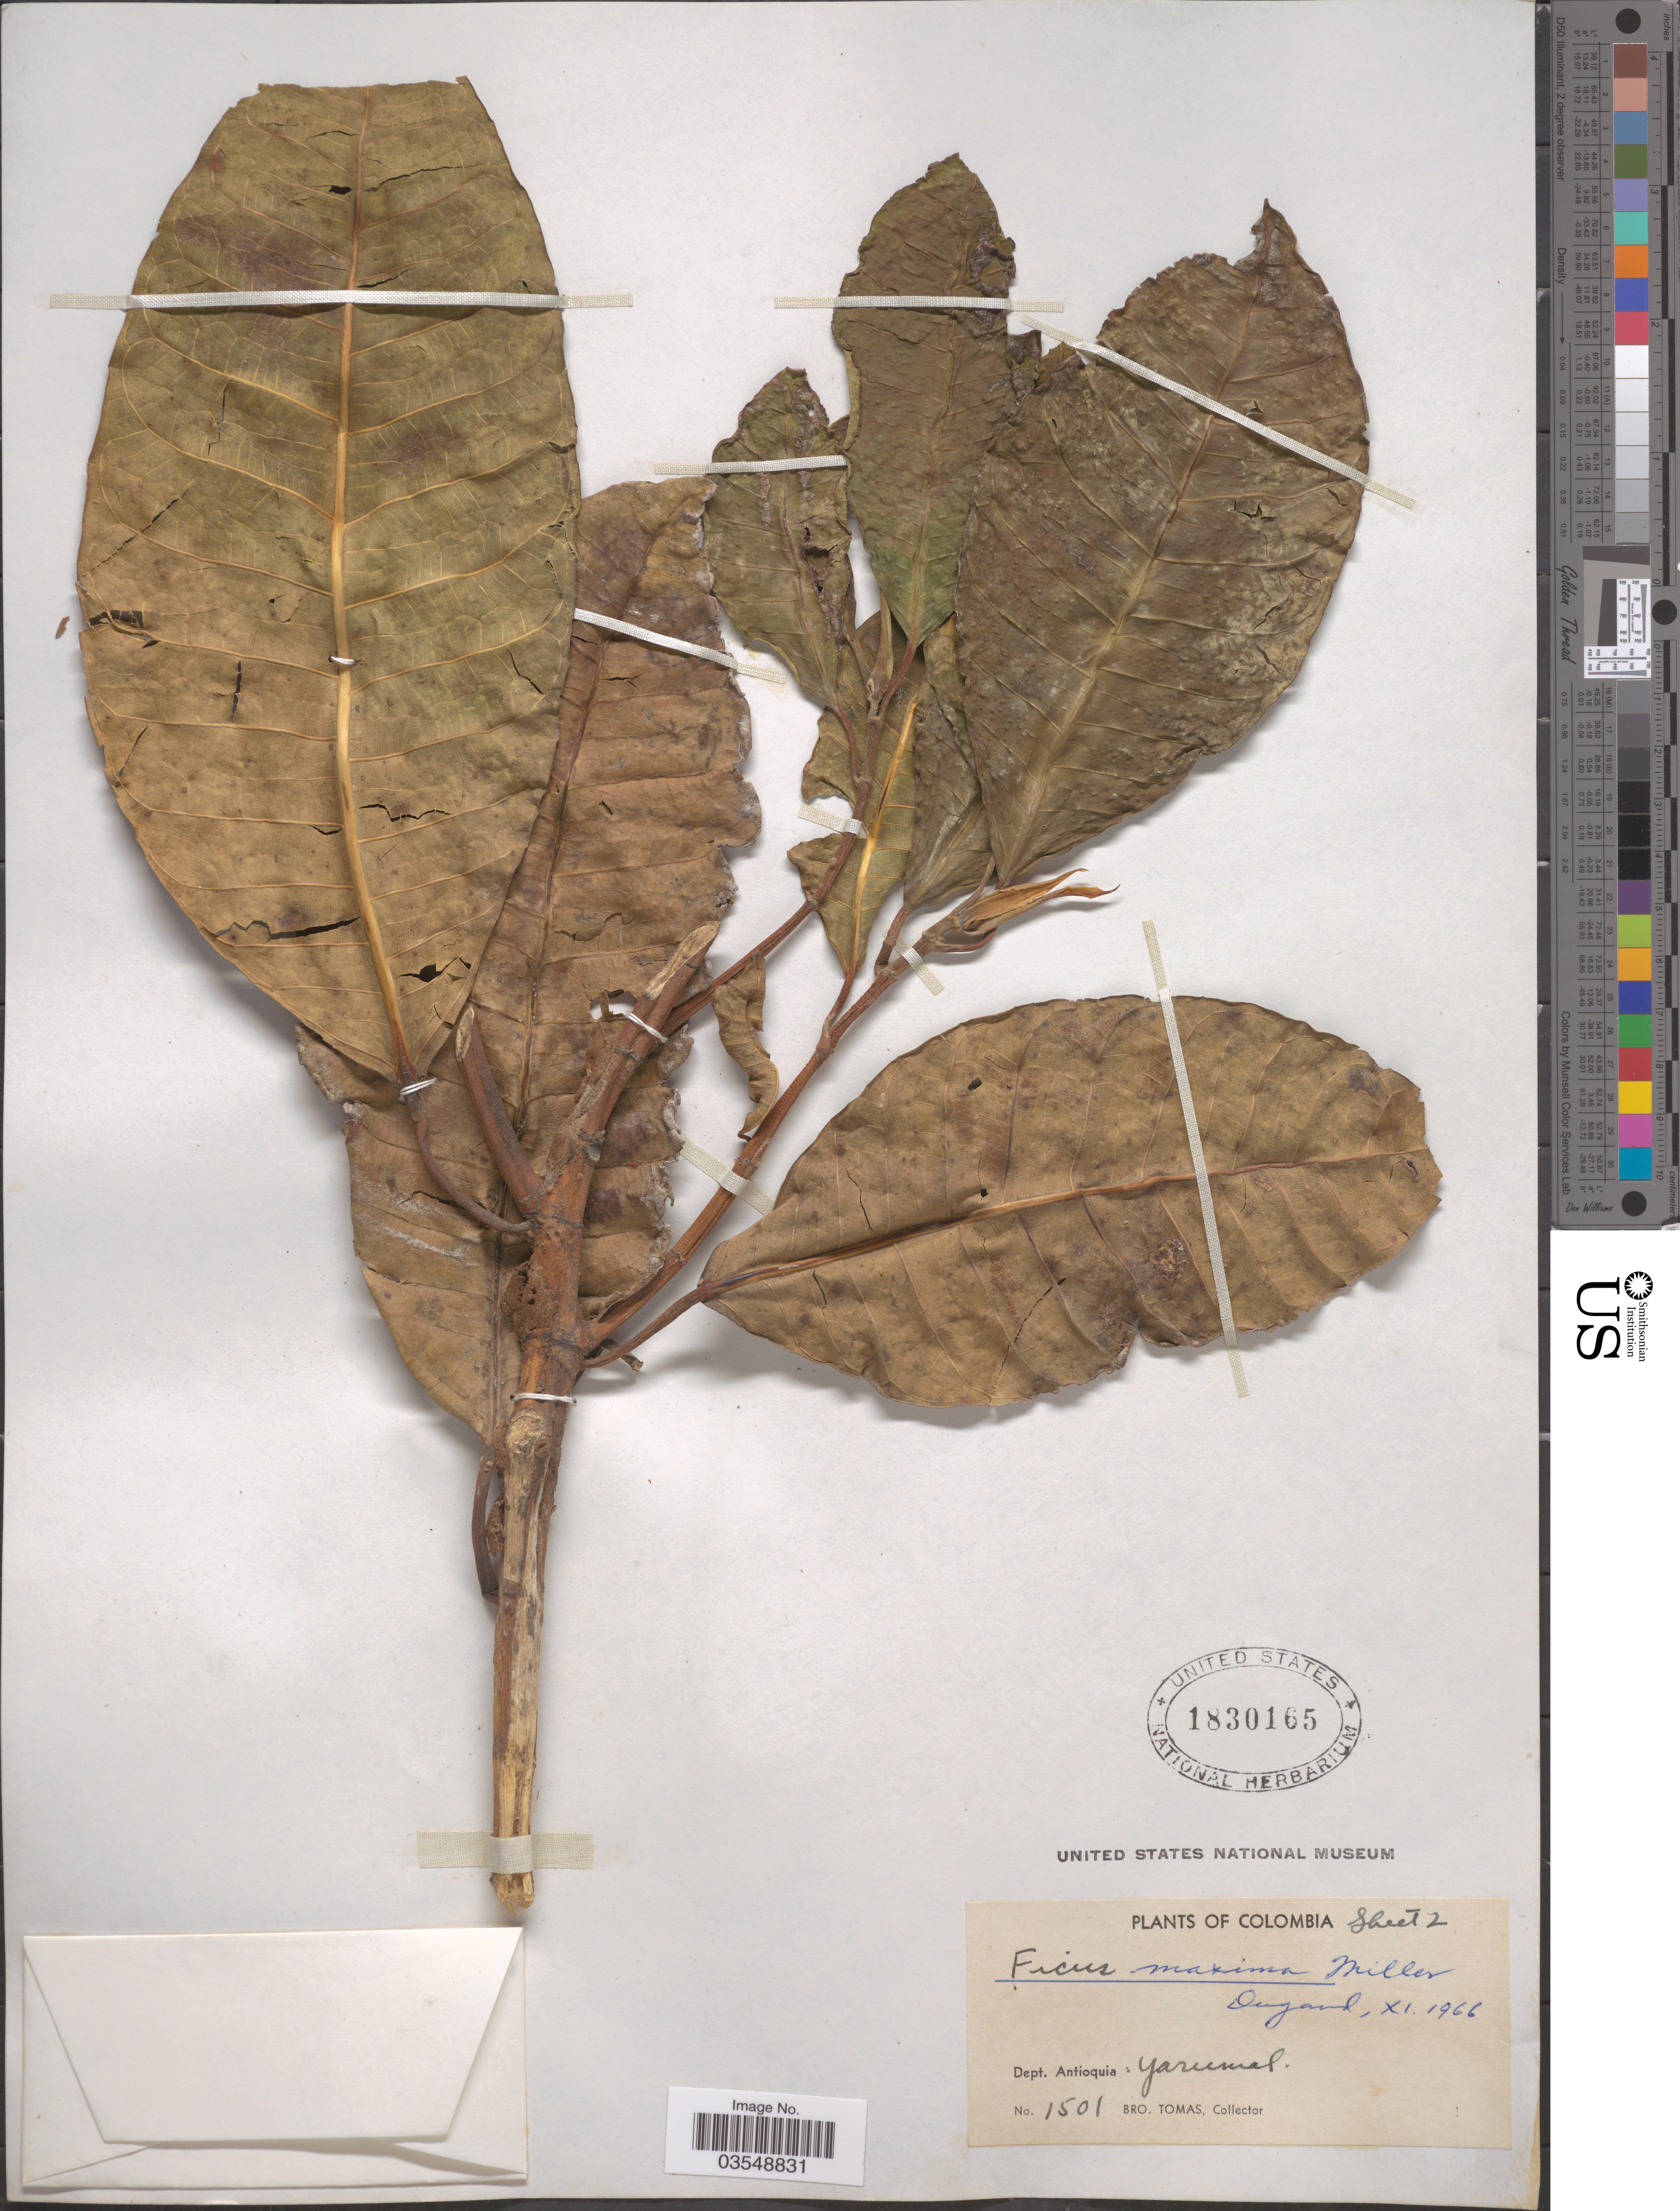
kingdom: Plantae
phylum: Tracheophyta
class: Magnoliopsida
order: Rosales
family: Moraceae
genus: Ficus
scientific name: Ficus maxima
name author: Mill.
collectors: B. Tomas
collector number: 1501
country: Colombia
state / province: Antioquia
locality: Dept. Antioquia: Yarumal.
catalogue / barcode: US 1830165